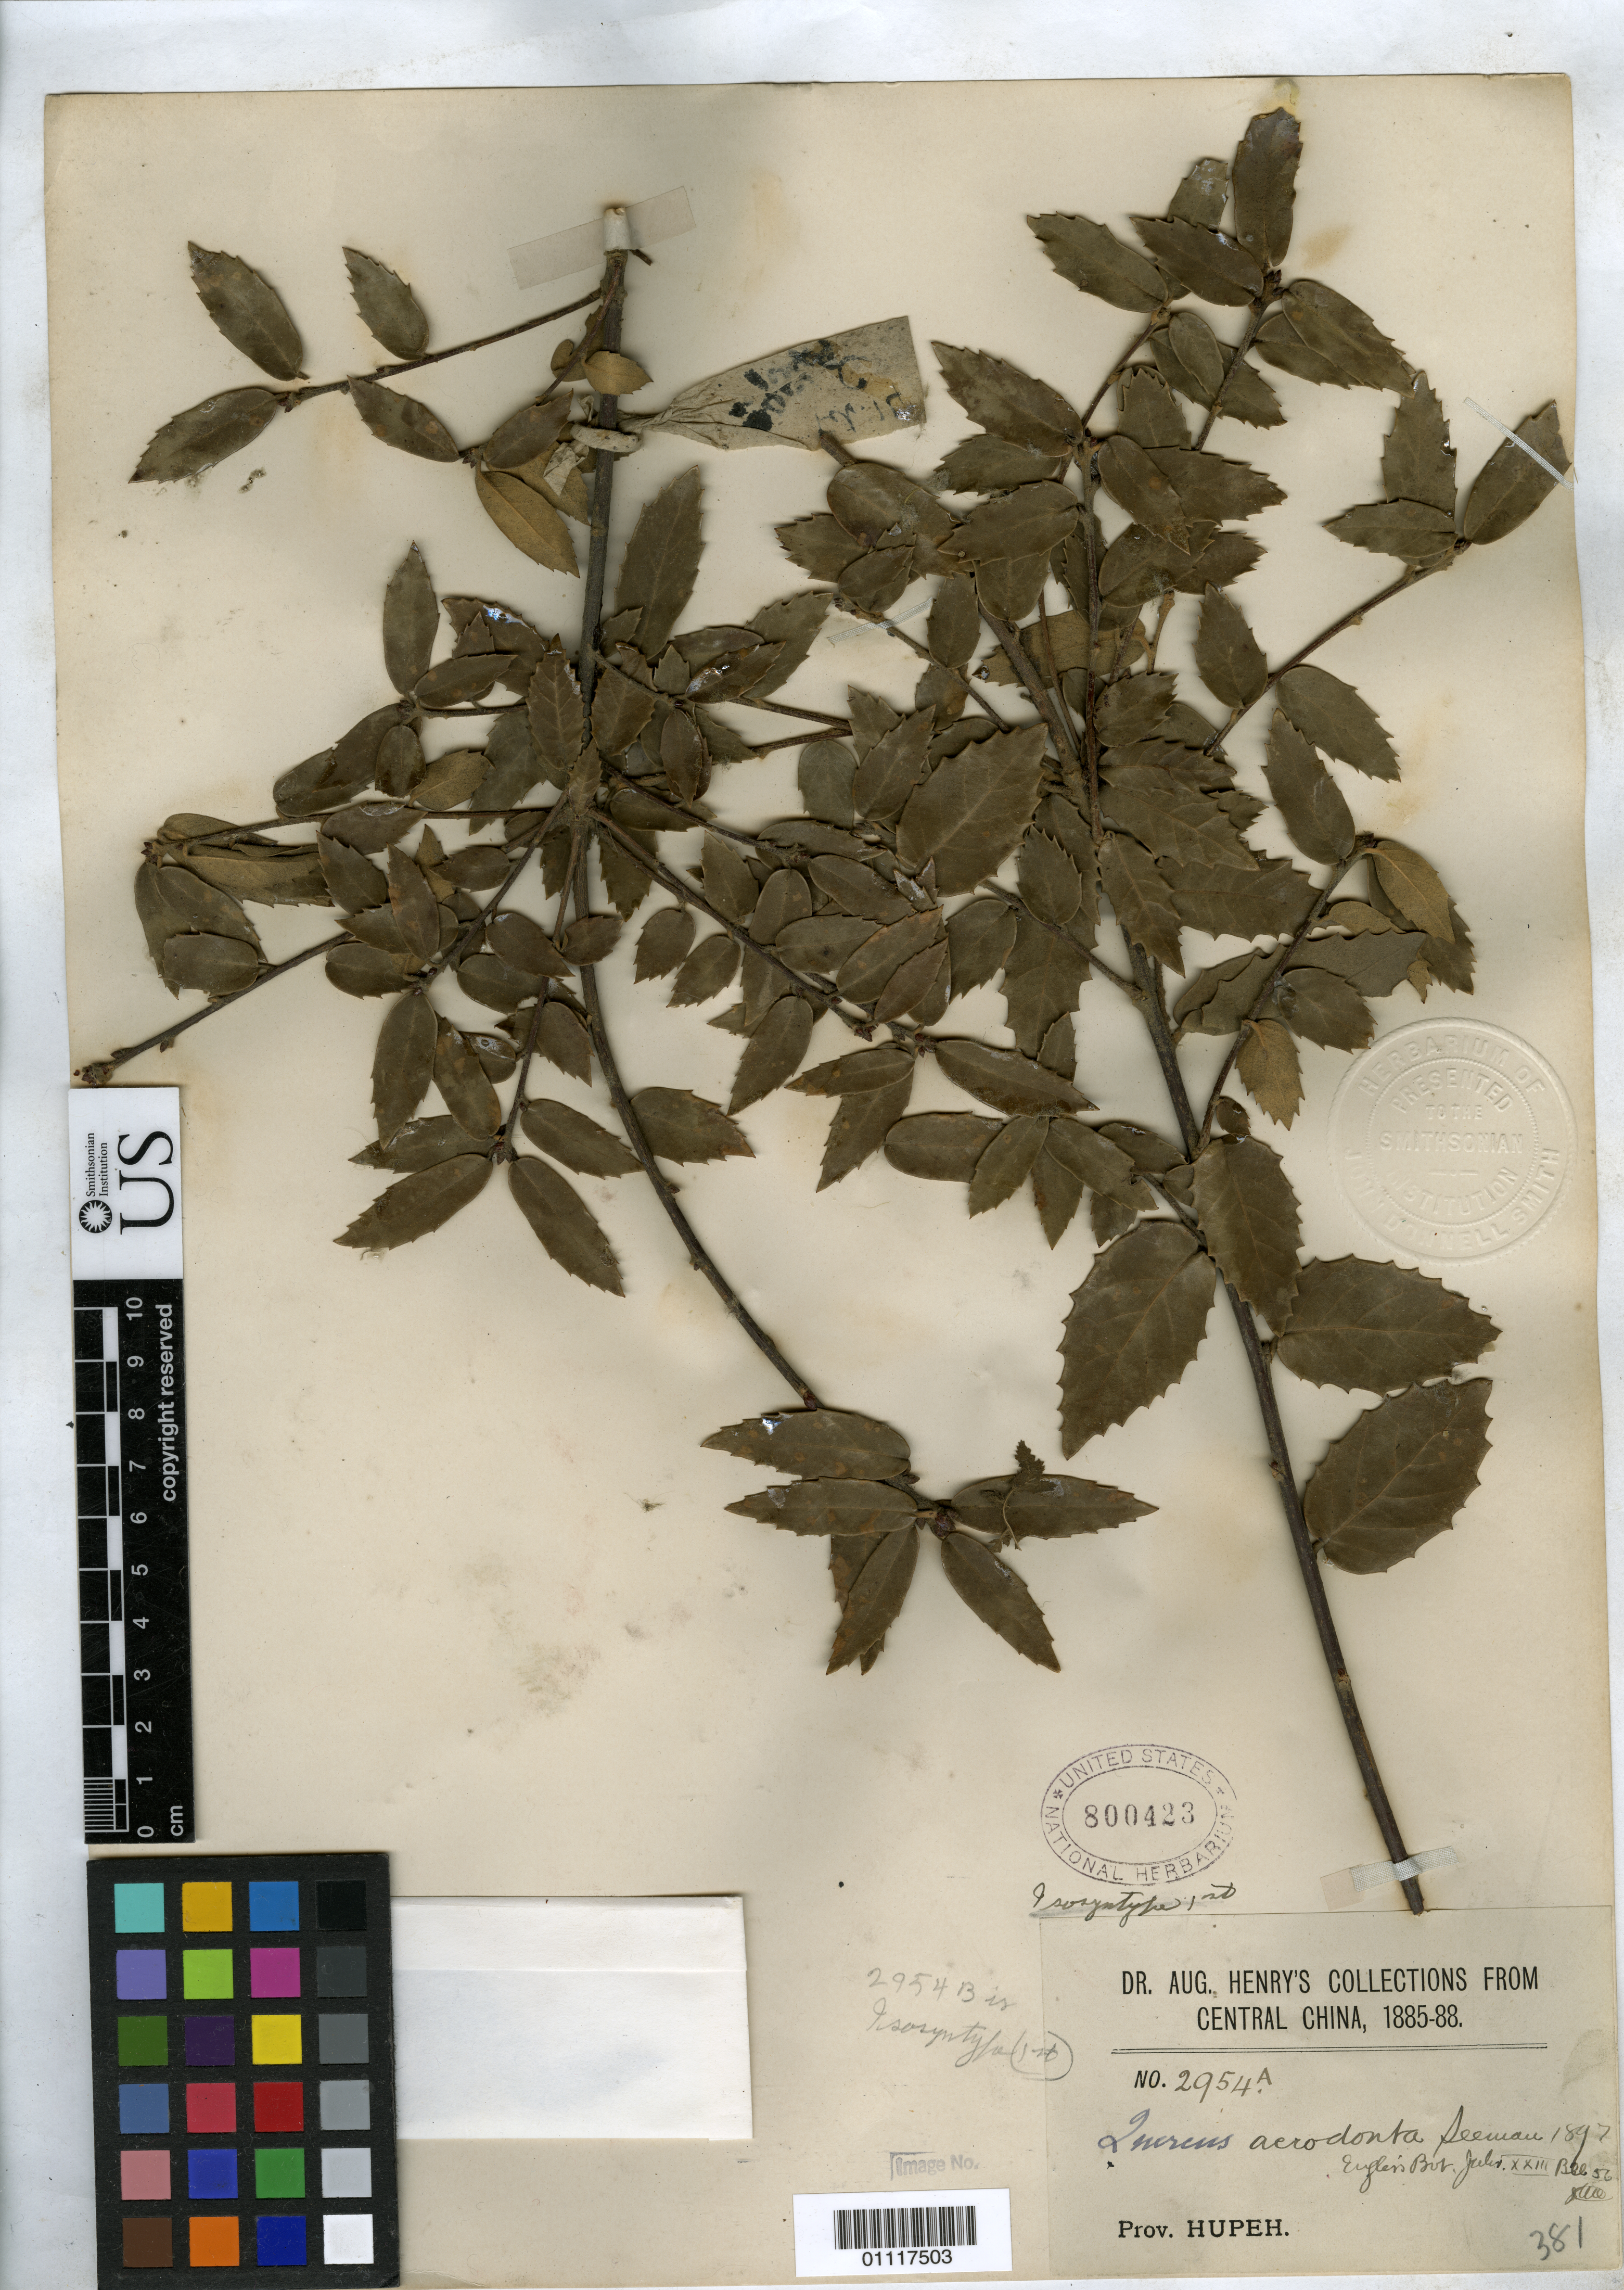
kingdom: Plantae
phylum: Tracheophyta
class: Magnoliopsida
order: Fagales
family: Fagaceae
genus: Quercus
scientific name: Quercus acrodonta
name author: Seemen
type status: Isosyntype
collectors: A. Henry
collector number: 2954 A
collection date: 1885/1888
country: China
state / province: Hubei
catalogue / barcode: US 800423